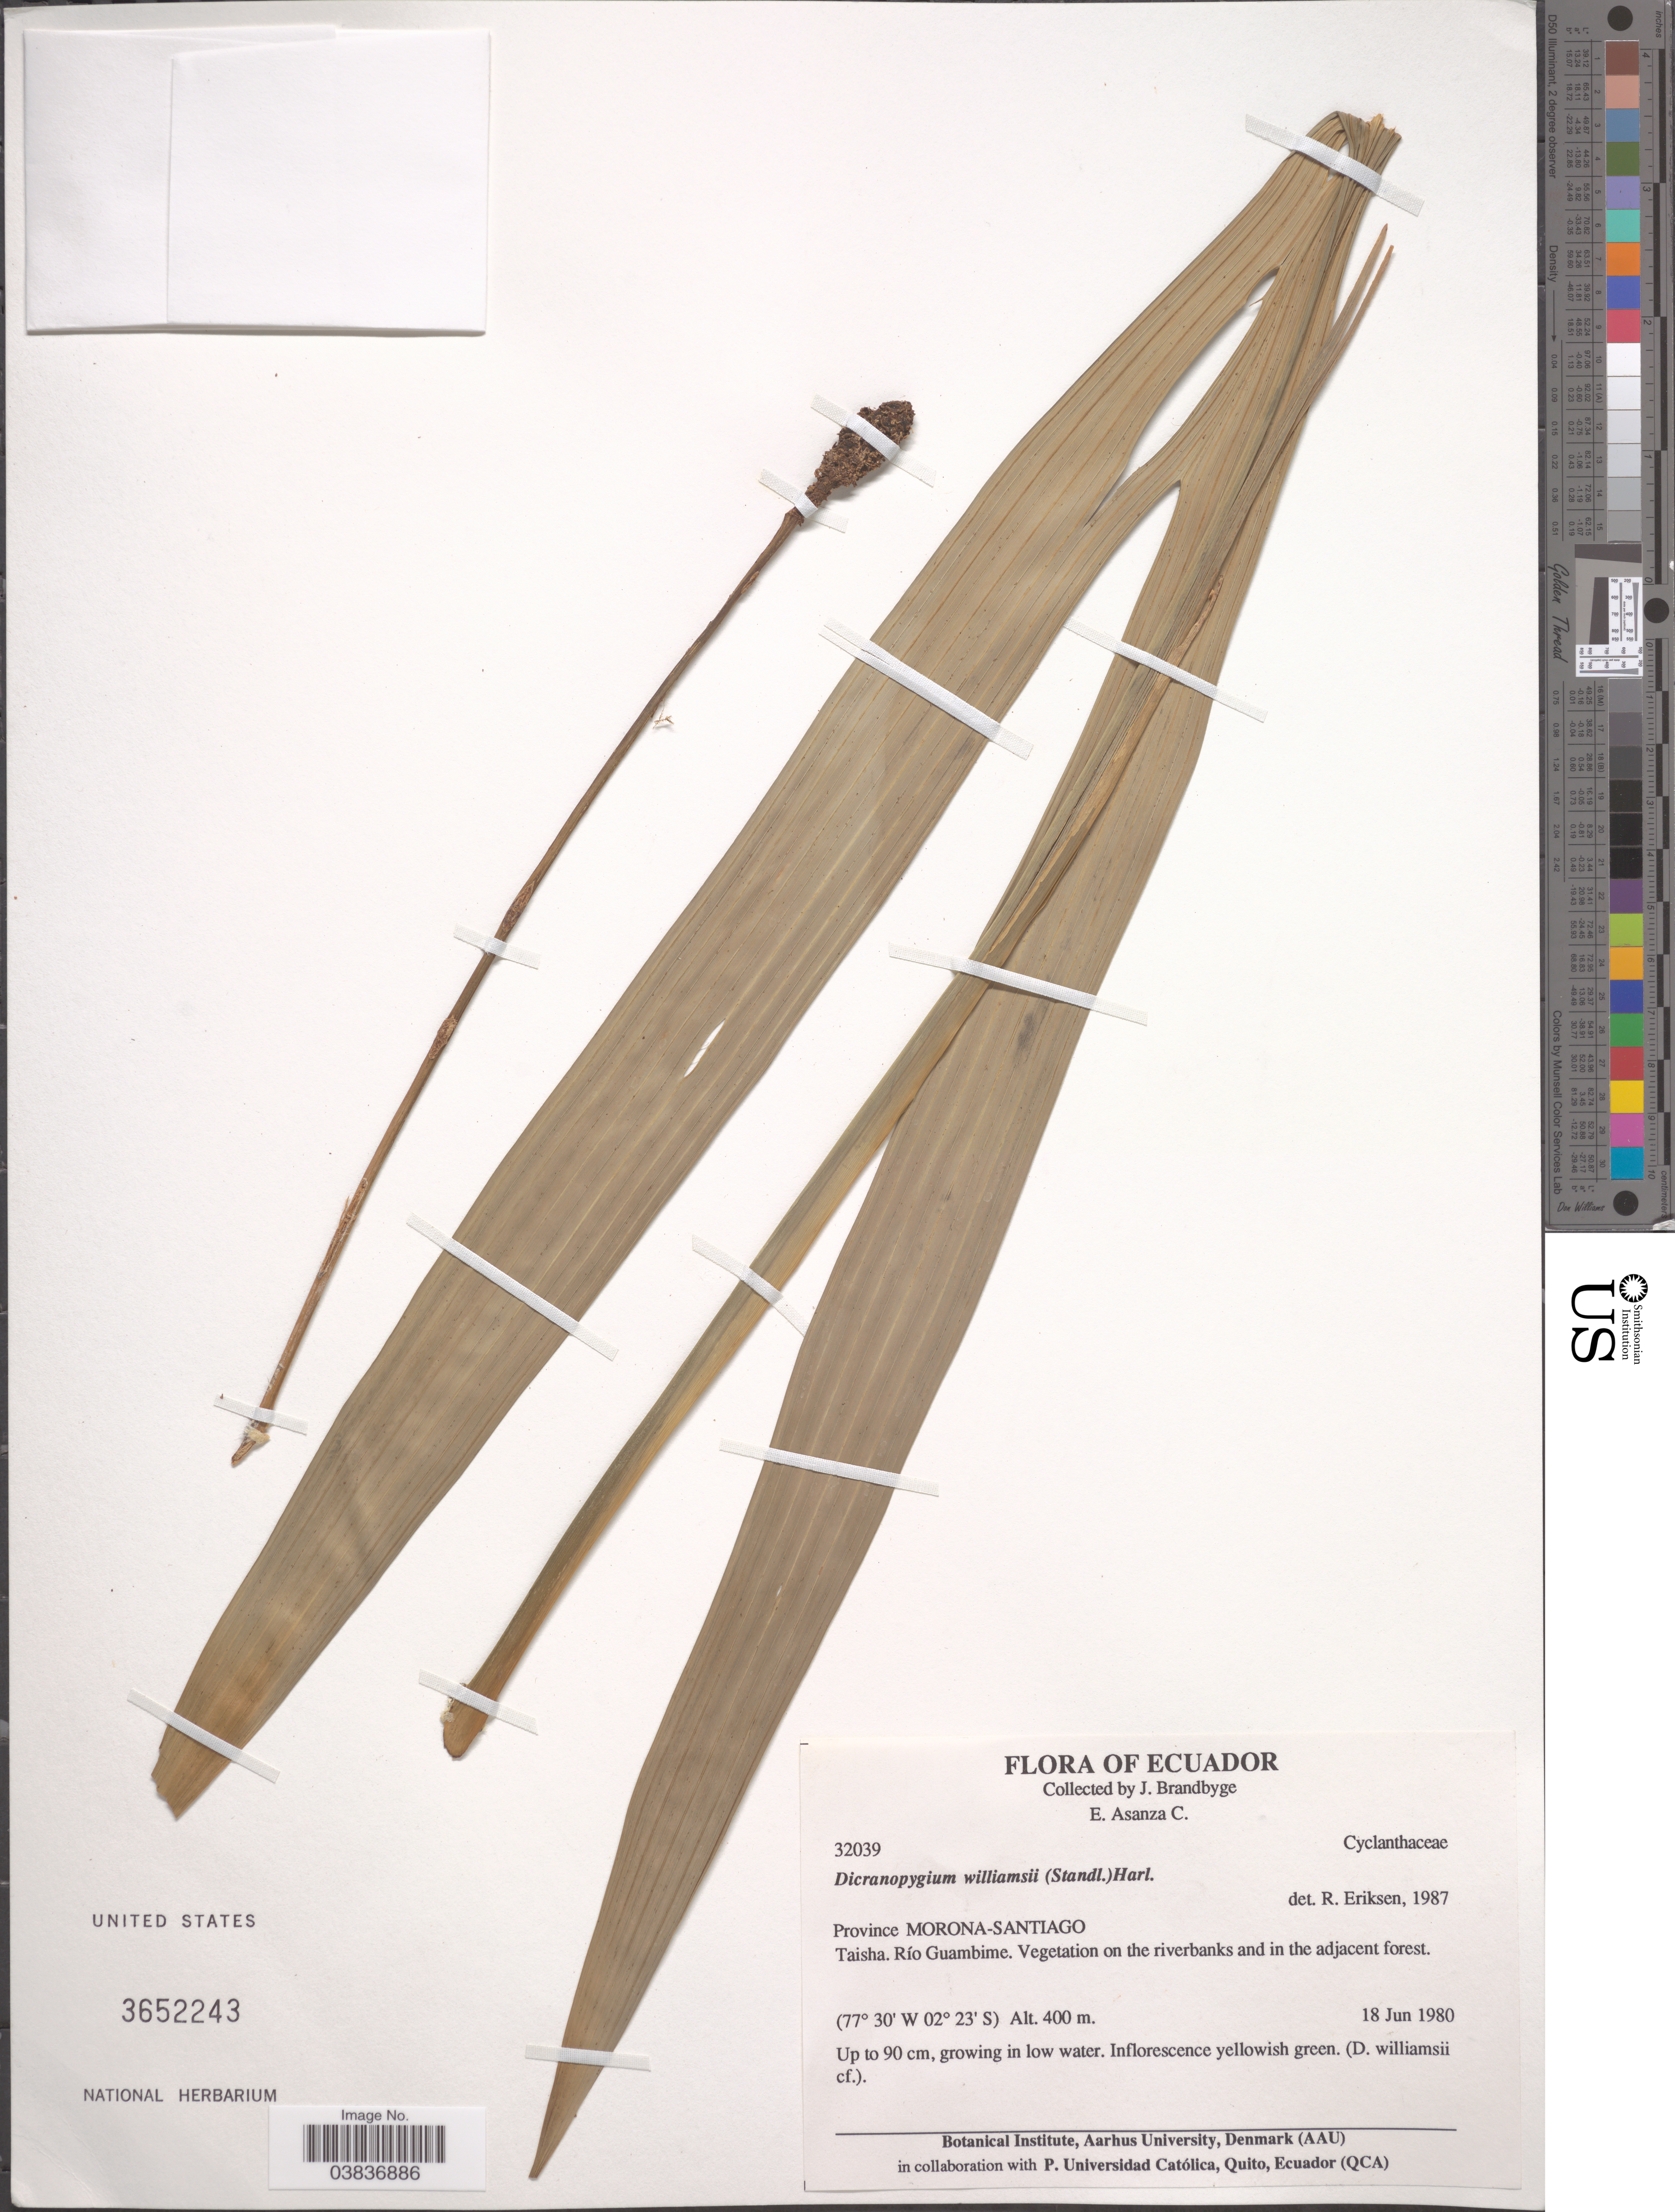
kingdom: Plantae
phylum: Tracheophyta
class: Liliopsida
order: Pandanales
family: Cyclanthaceae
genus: Dicranopygium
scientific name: Dicranopygium williamsii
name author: (Standl.) Harling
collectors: J. Brandbyge & E. Asanza C.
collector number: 32039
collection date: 1980-06-18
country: Ecuador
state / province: Morona-Santiago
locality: Taisha. Río Guambime.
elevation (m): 400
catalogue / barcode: US 3652243